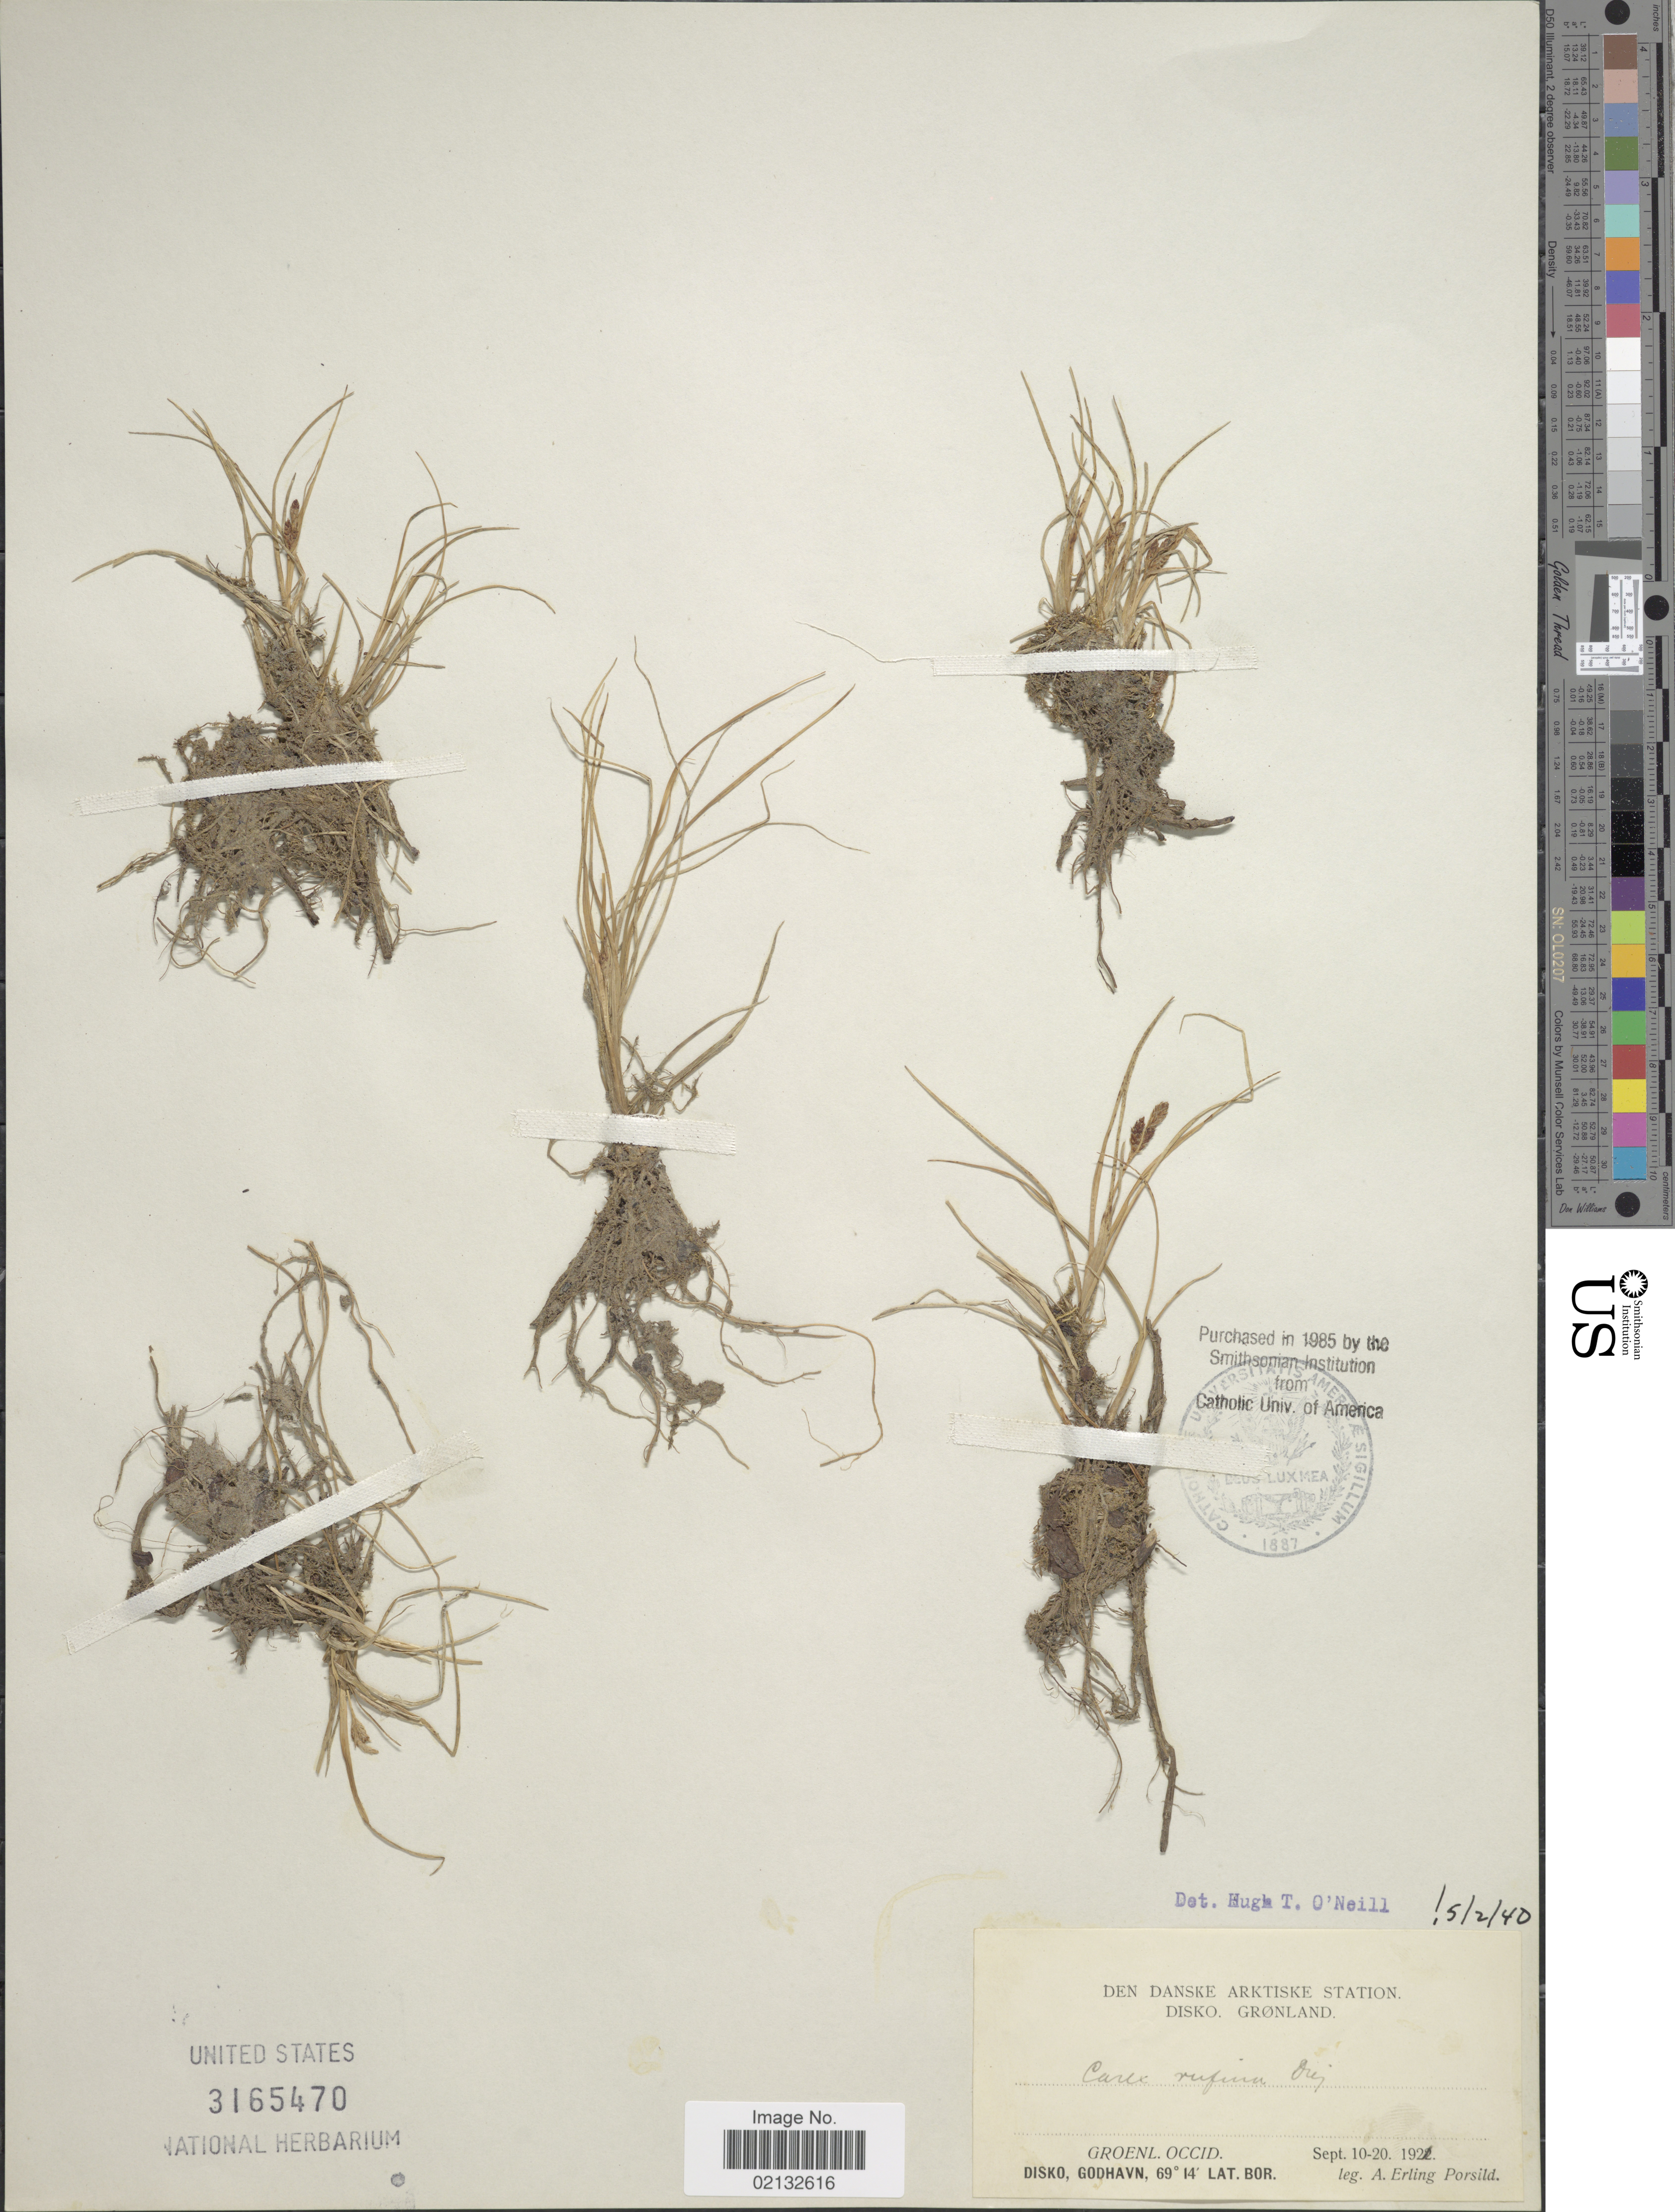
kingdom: Plantae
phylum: Tracheophyta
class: Liliopsida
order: Poales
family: Cyperaceae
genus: Carex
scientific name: Carex rufina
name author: Drejer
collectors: A. E. Porsild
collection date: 1921-09-10/1921-09-20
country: Greenland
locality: Den Danske Arktiske Station. Disko, Gronland. Groenl. Occid. Diski, Godhavn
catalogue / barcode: US 3165470